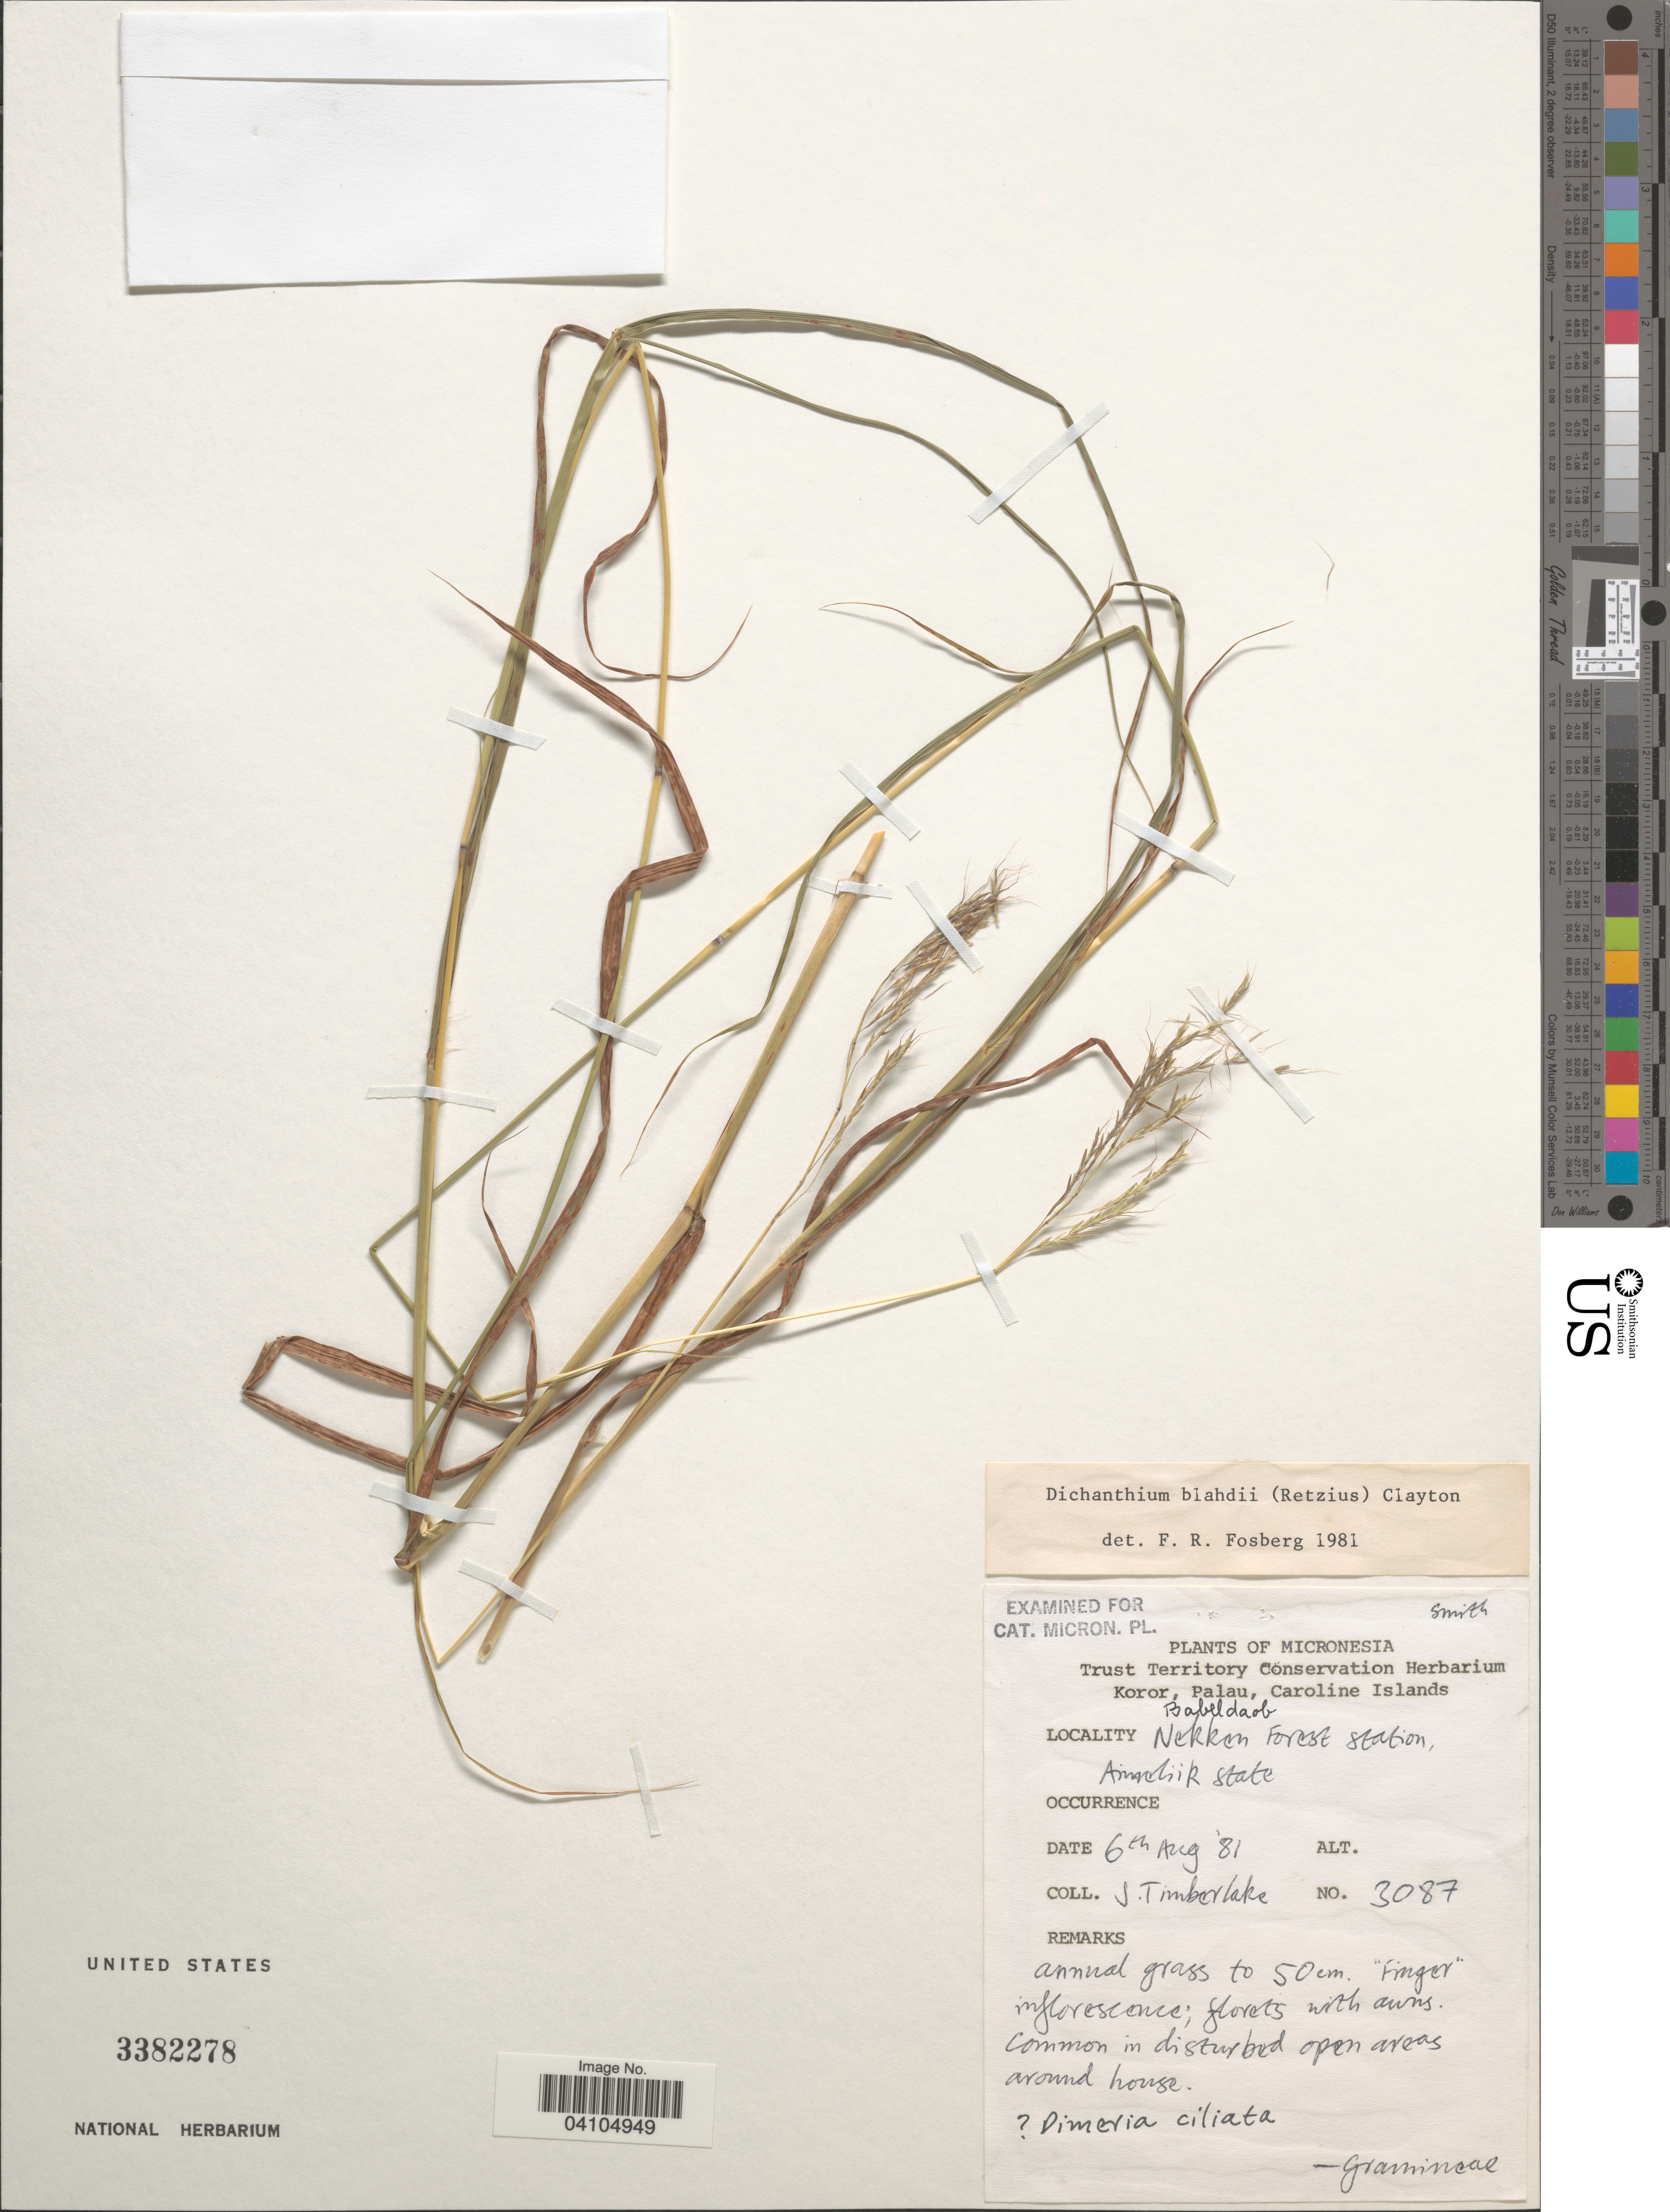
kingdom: Plantae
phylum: Tracheophyta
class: Liliopsida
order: Poales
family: Poaceae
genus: Bothriochloa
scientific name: Bothriochloa bladhii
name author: (Retz.) S.T. Blake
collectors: J. Timberlake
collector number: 3087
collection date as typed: Transcribed d/m/y: 6/8/81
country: Palau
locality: Micronesia. Babeldaob. Nekken Forest Station, Aimeliik State.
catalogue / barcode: US 3382278